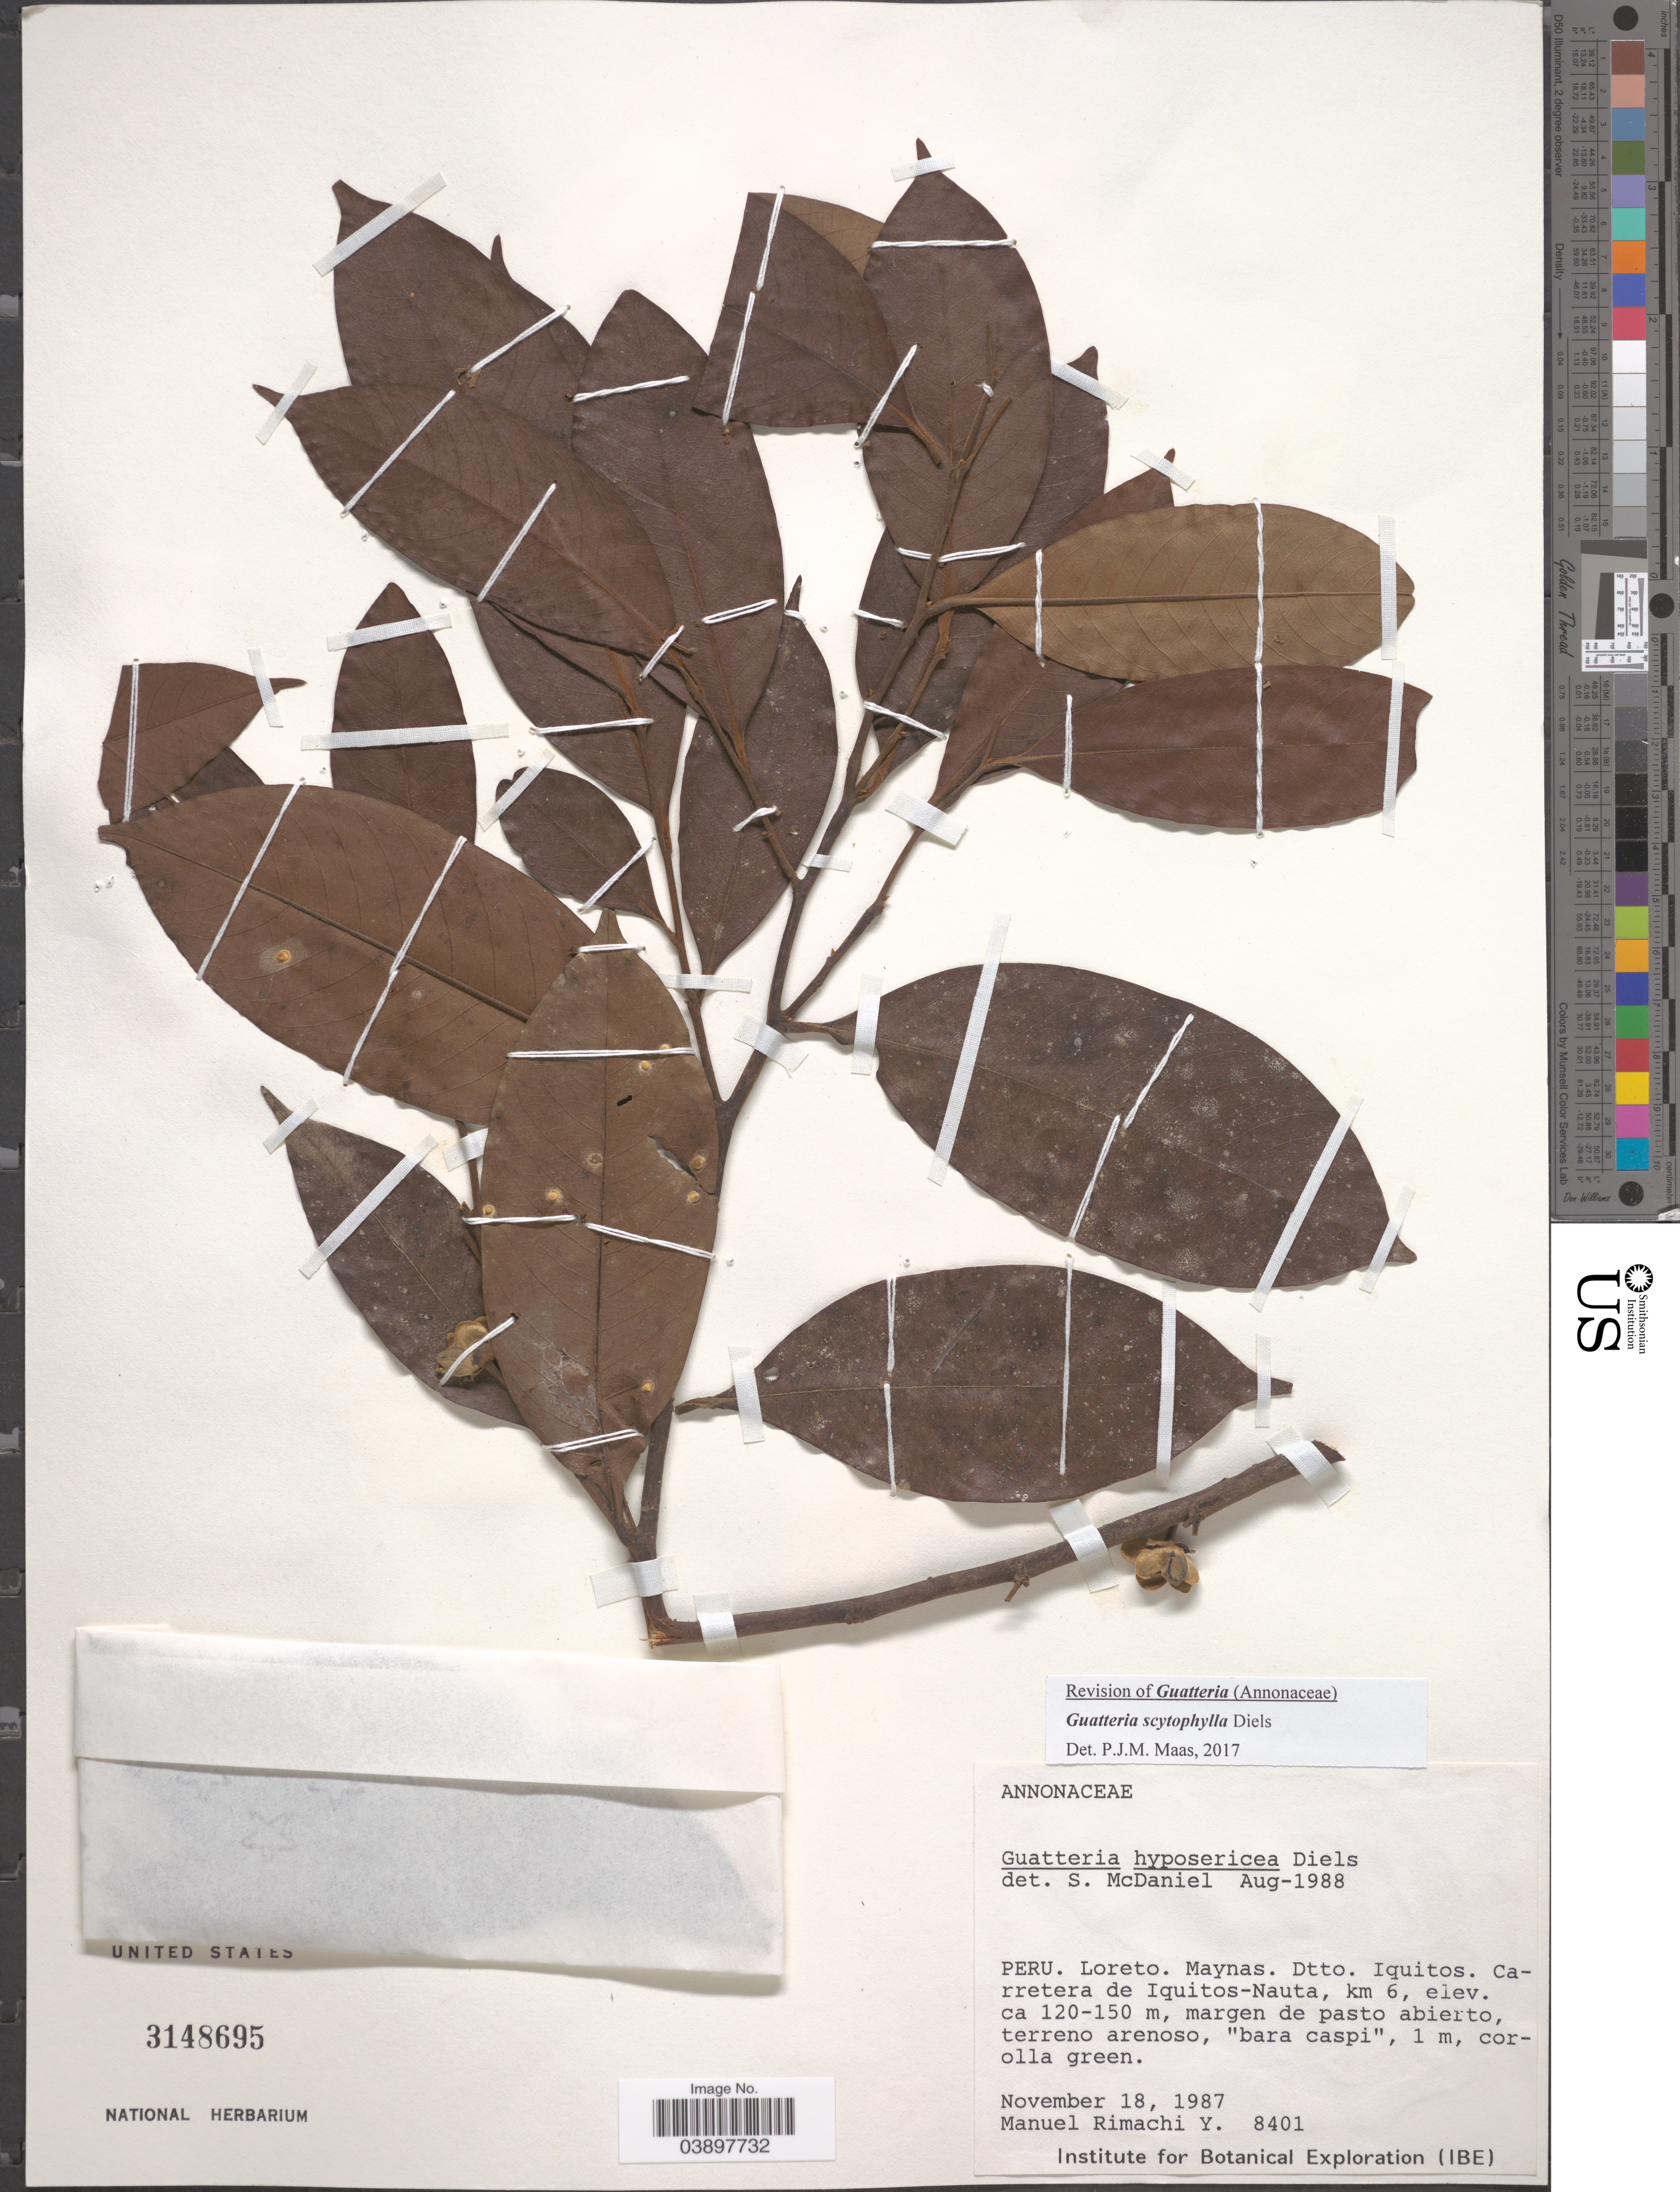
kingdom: Plantae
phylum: Tracheophyta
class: Magnoliopsida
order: Magnoliales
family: Annonaceae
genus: Guatteria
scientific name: Guatteria scytophylla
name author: Diels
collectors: M. Rimachi Y.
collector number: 8401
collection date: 1987-11-18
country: Peru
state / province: Loreto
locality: Maynas. Dtto. Iquitos. Carretera de Iquitos-Nauta, km 6.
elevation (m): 120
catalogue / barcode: US 3148695